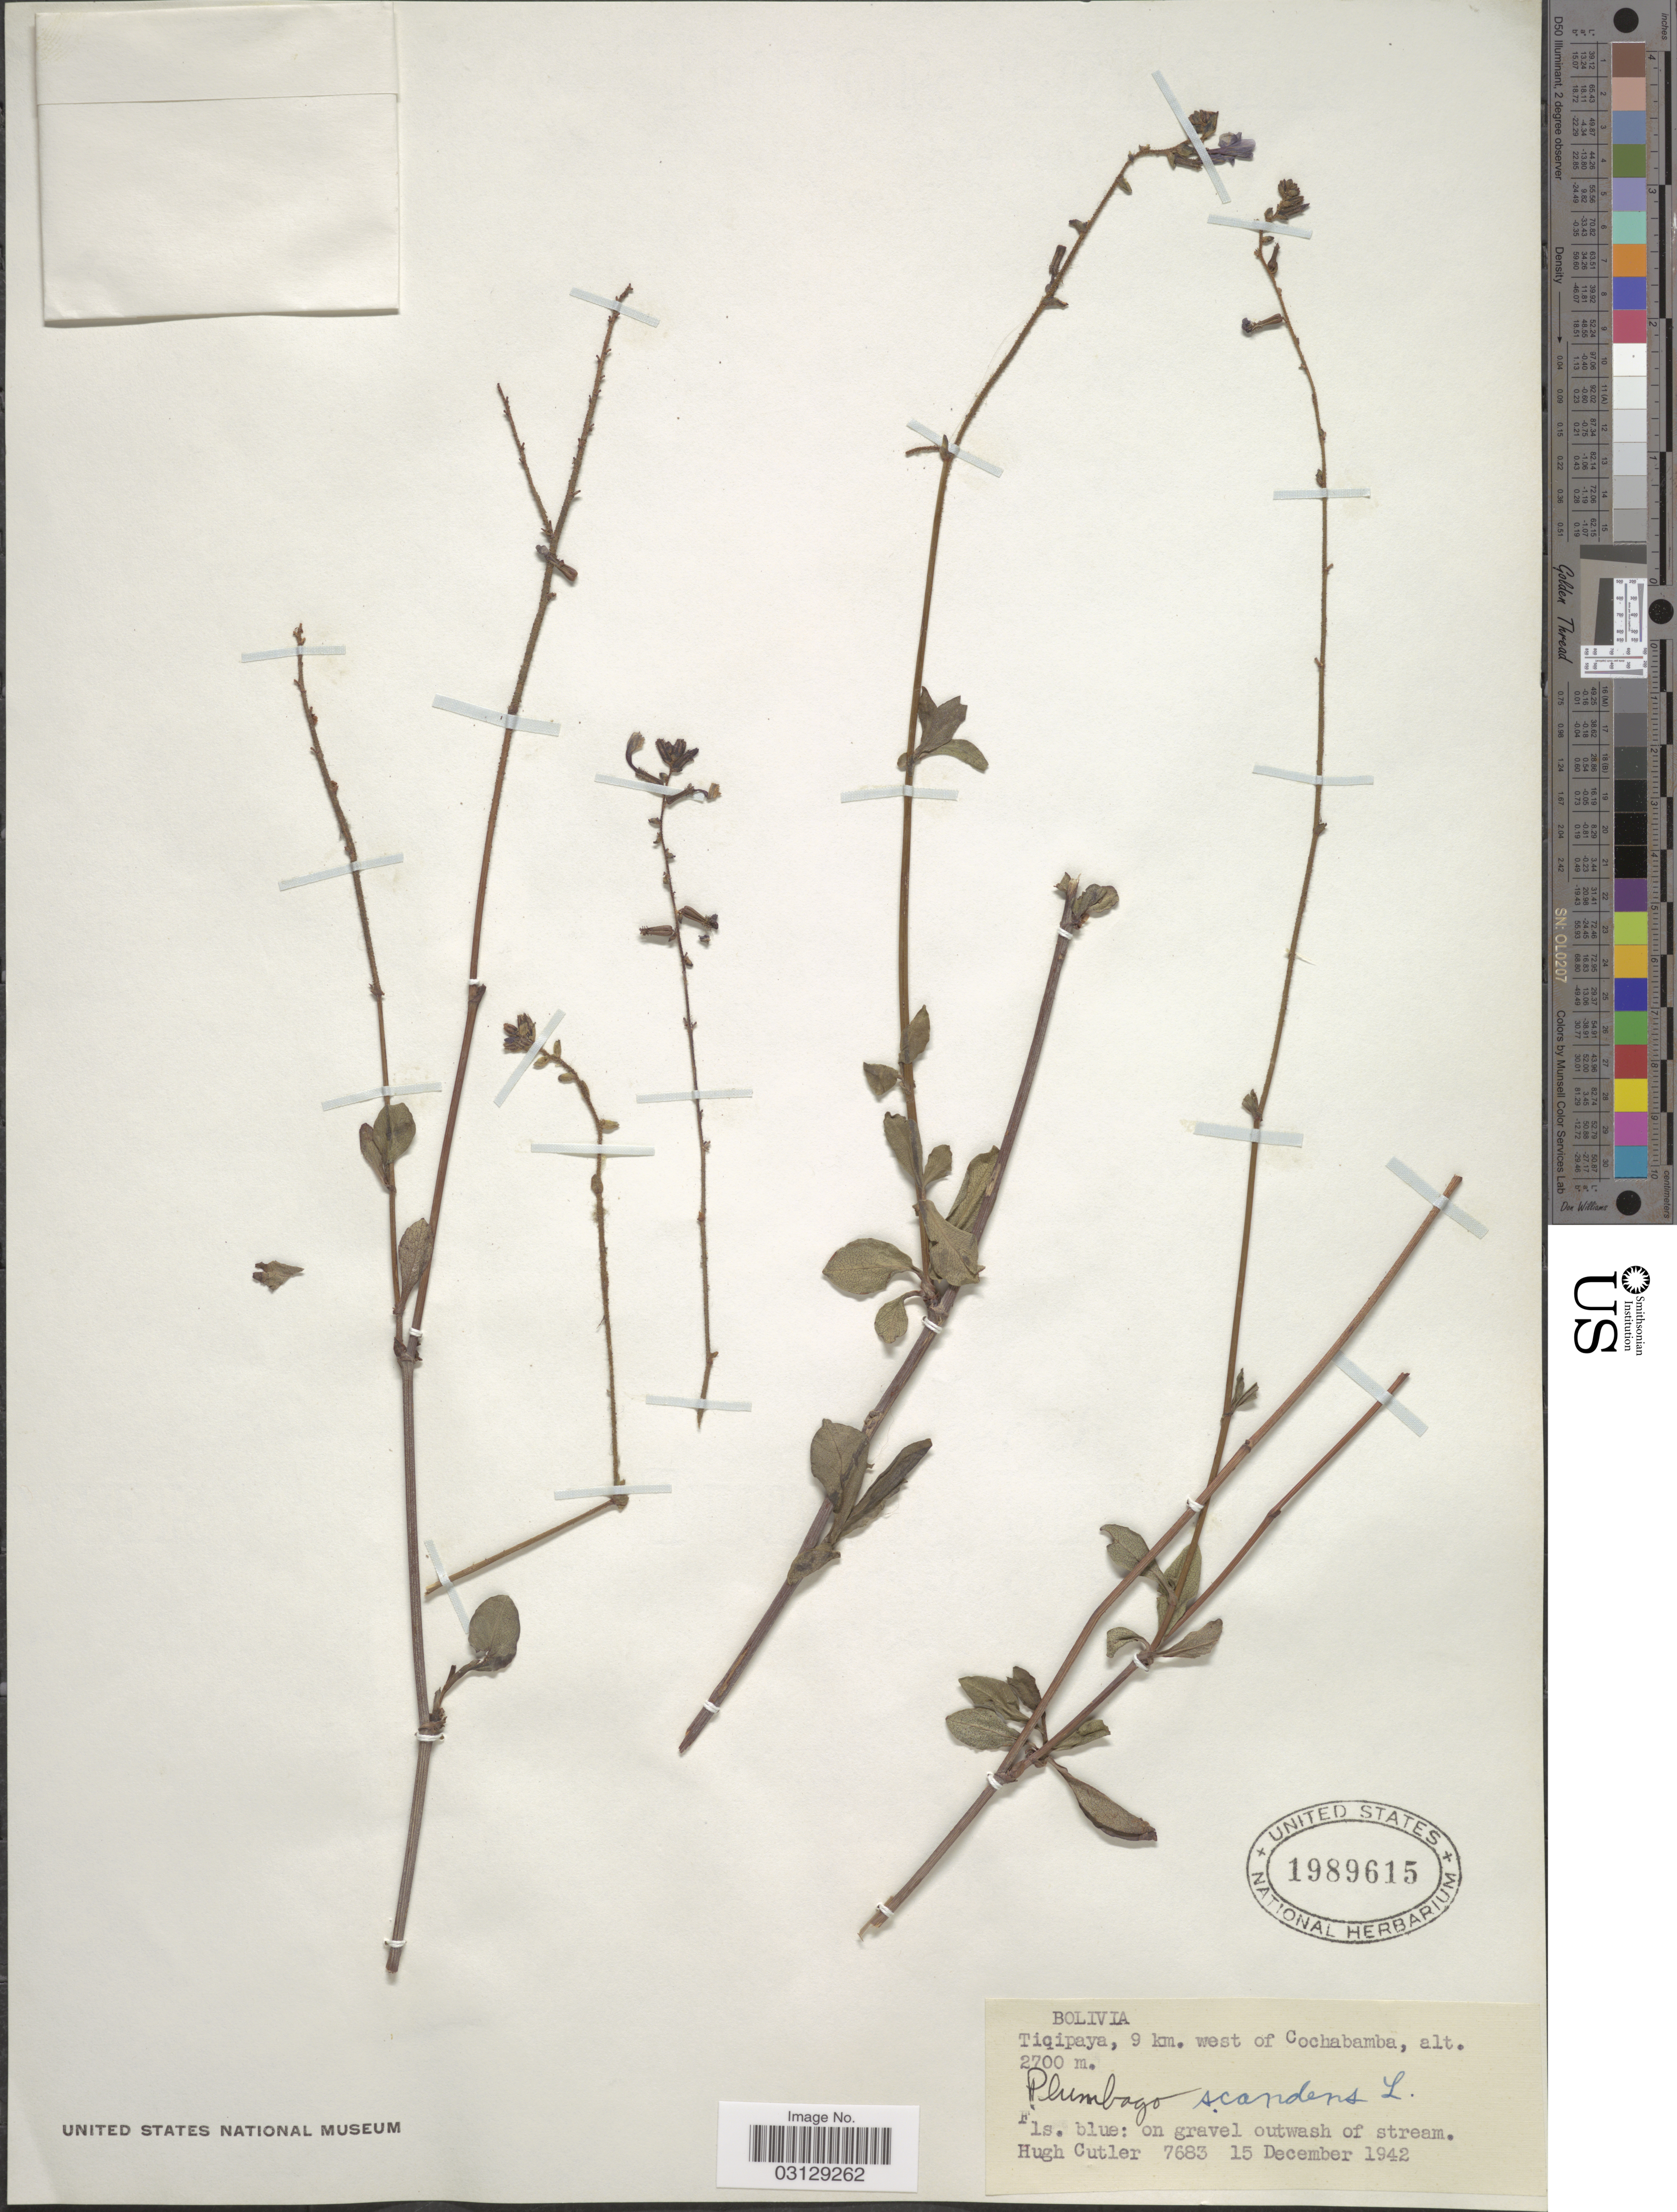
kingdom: Plantae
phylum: Tracheophyta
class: Magnoliopsida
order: Caryophyllales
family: Plumbaginaceae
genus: Plumbago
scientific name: Plumbago scandens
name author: L.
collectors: H. C. Cutler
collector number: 7683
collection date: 1942-12-15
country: Bolivia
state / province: Cochabamba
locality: Tiqipaya [Tiquipaya], 9 km. west of Cochabamba.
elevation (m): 2700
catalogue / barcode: US 1989615